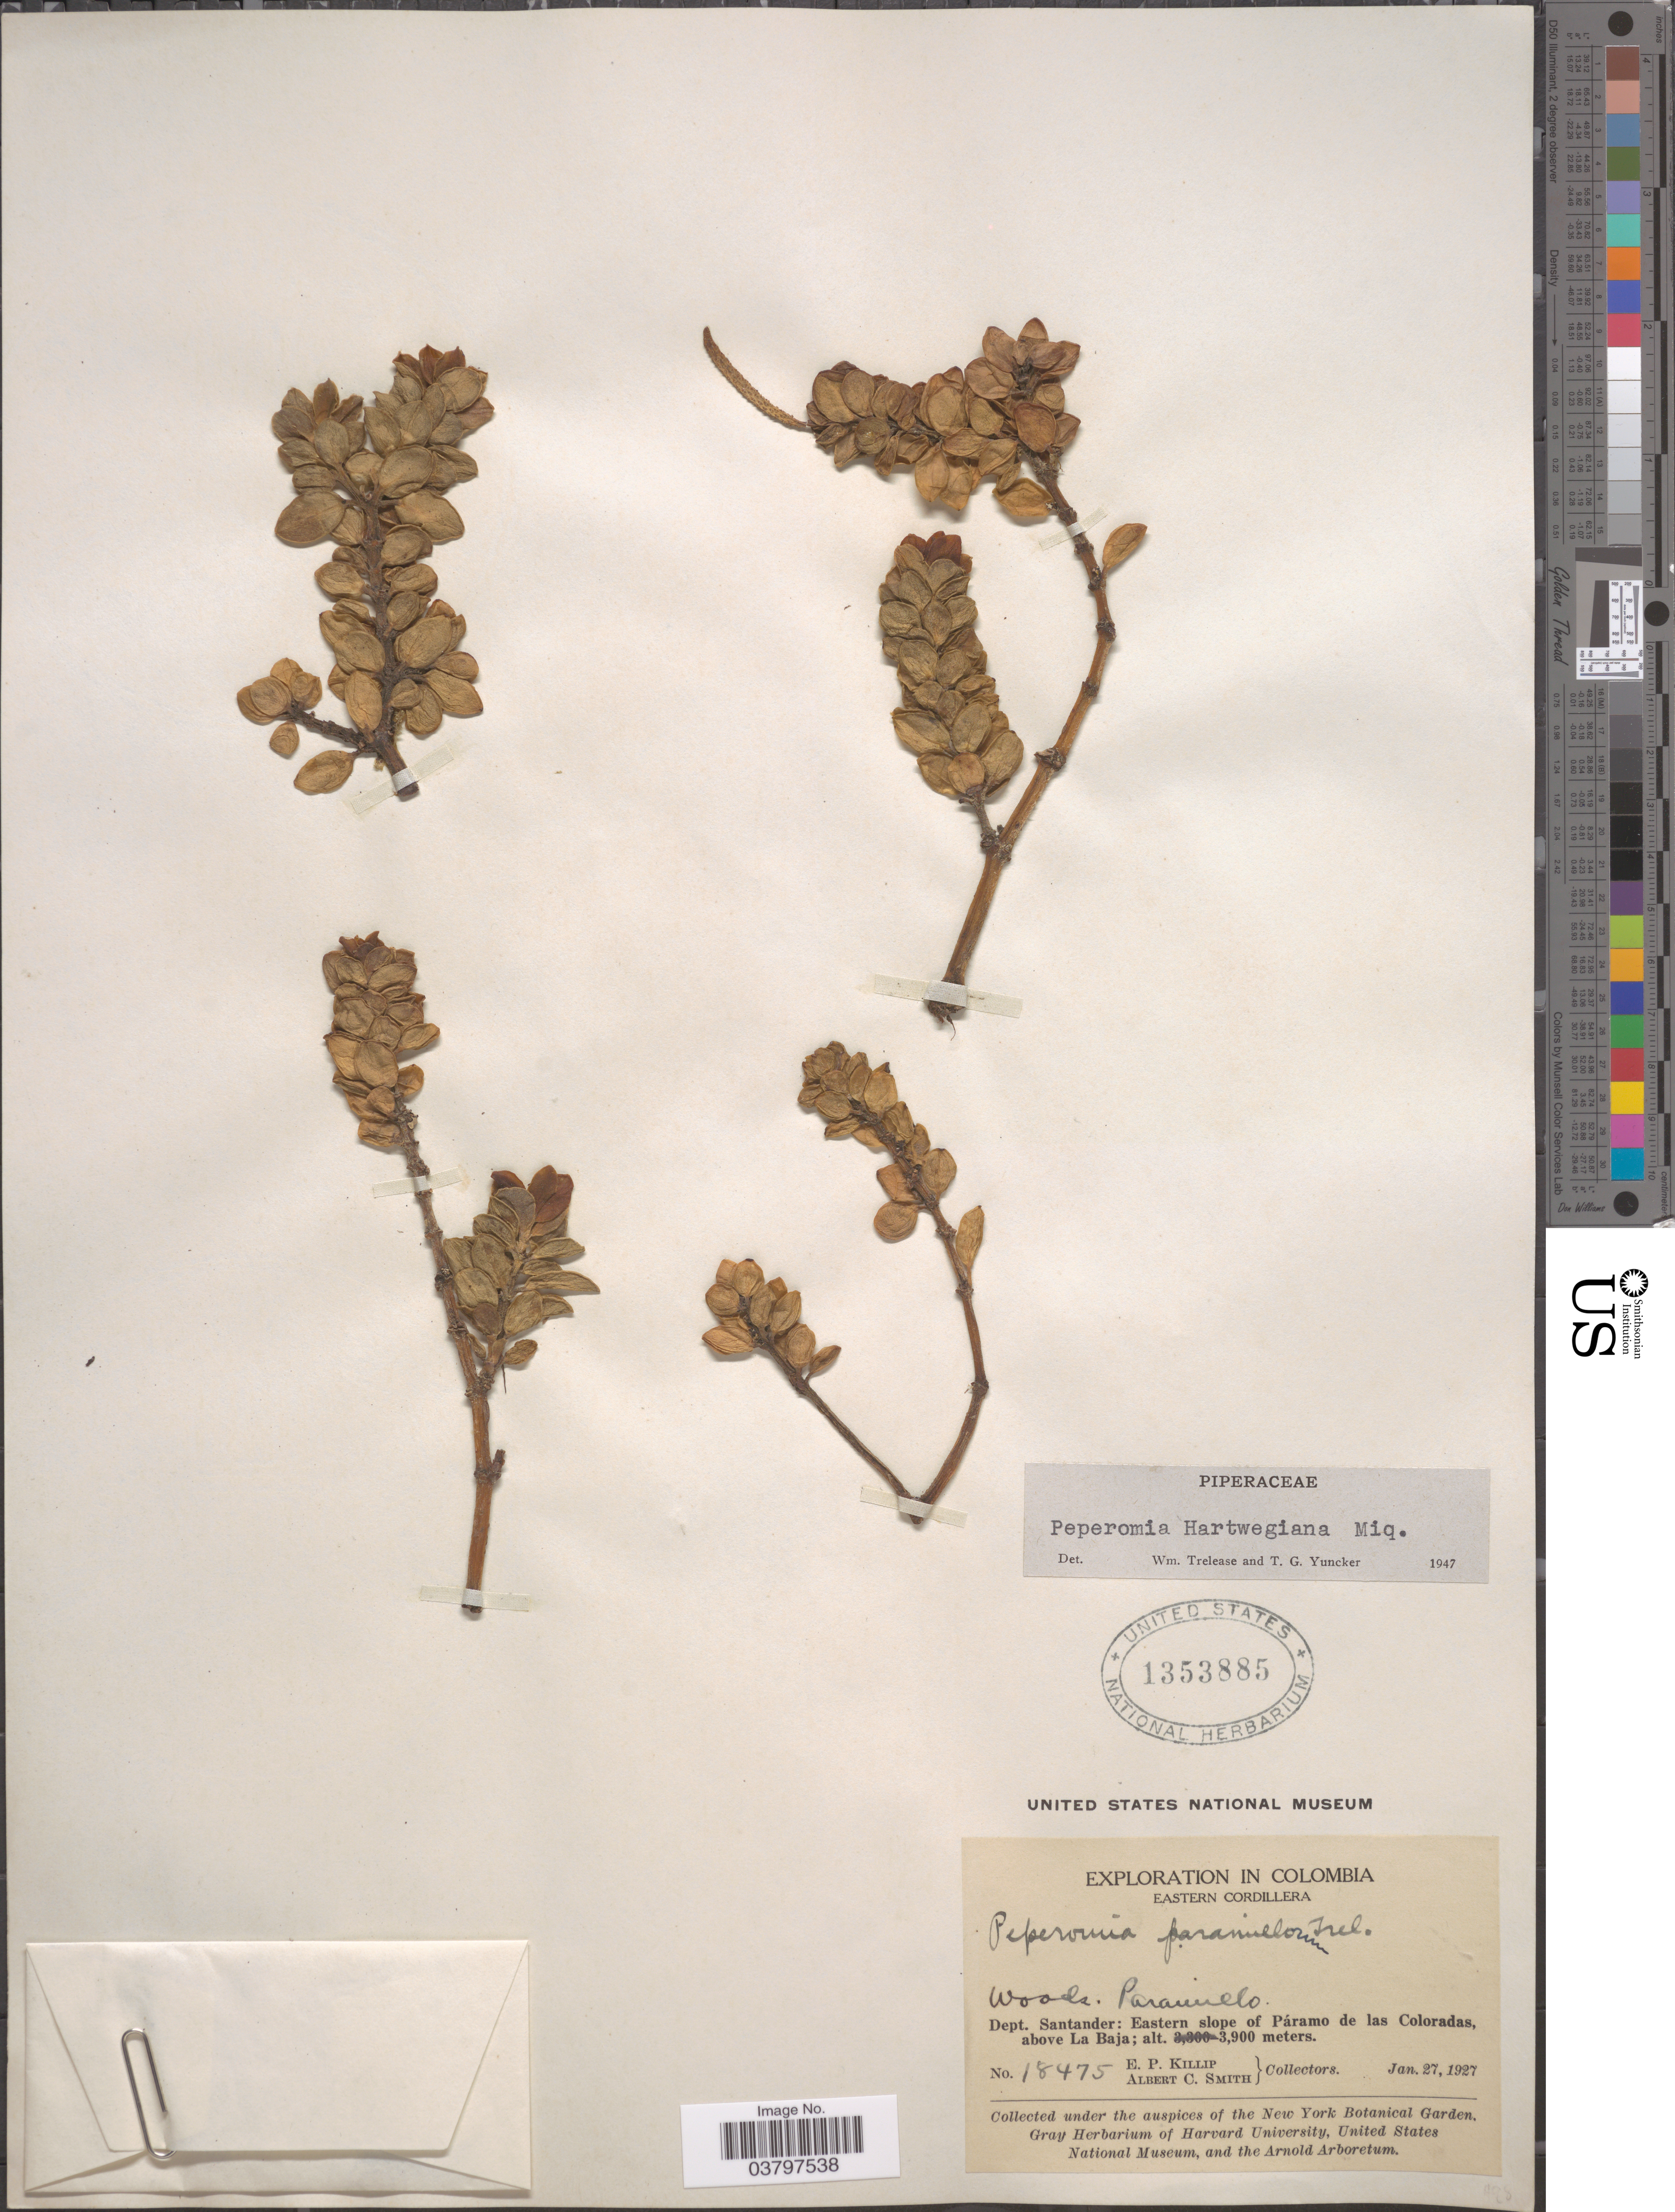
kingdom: Plantae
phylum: Tracheophyta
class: Magnoliopsida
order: Piperales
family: Piperaceae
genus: Peperomia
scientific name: Peperomia hartwegiana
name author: Miq.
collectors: E. P. Killip & A. C. Smith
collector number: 18475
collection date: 1927-01-27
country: Colombia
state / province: Santander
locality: Eastern Cordillera. Dept. Santander: Eastern slope of Páramo de las Coloradas, above La Baja.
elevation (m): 3900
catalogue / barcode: US 1353885